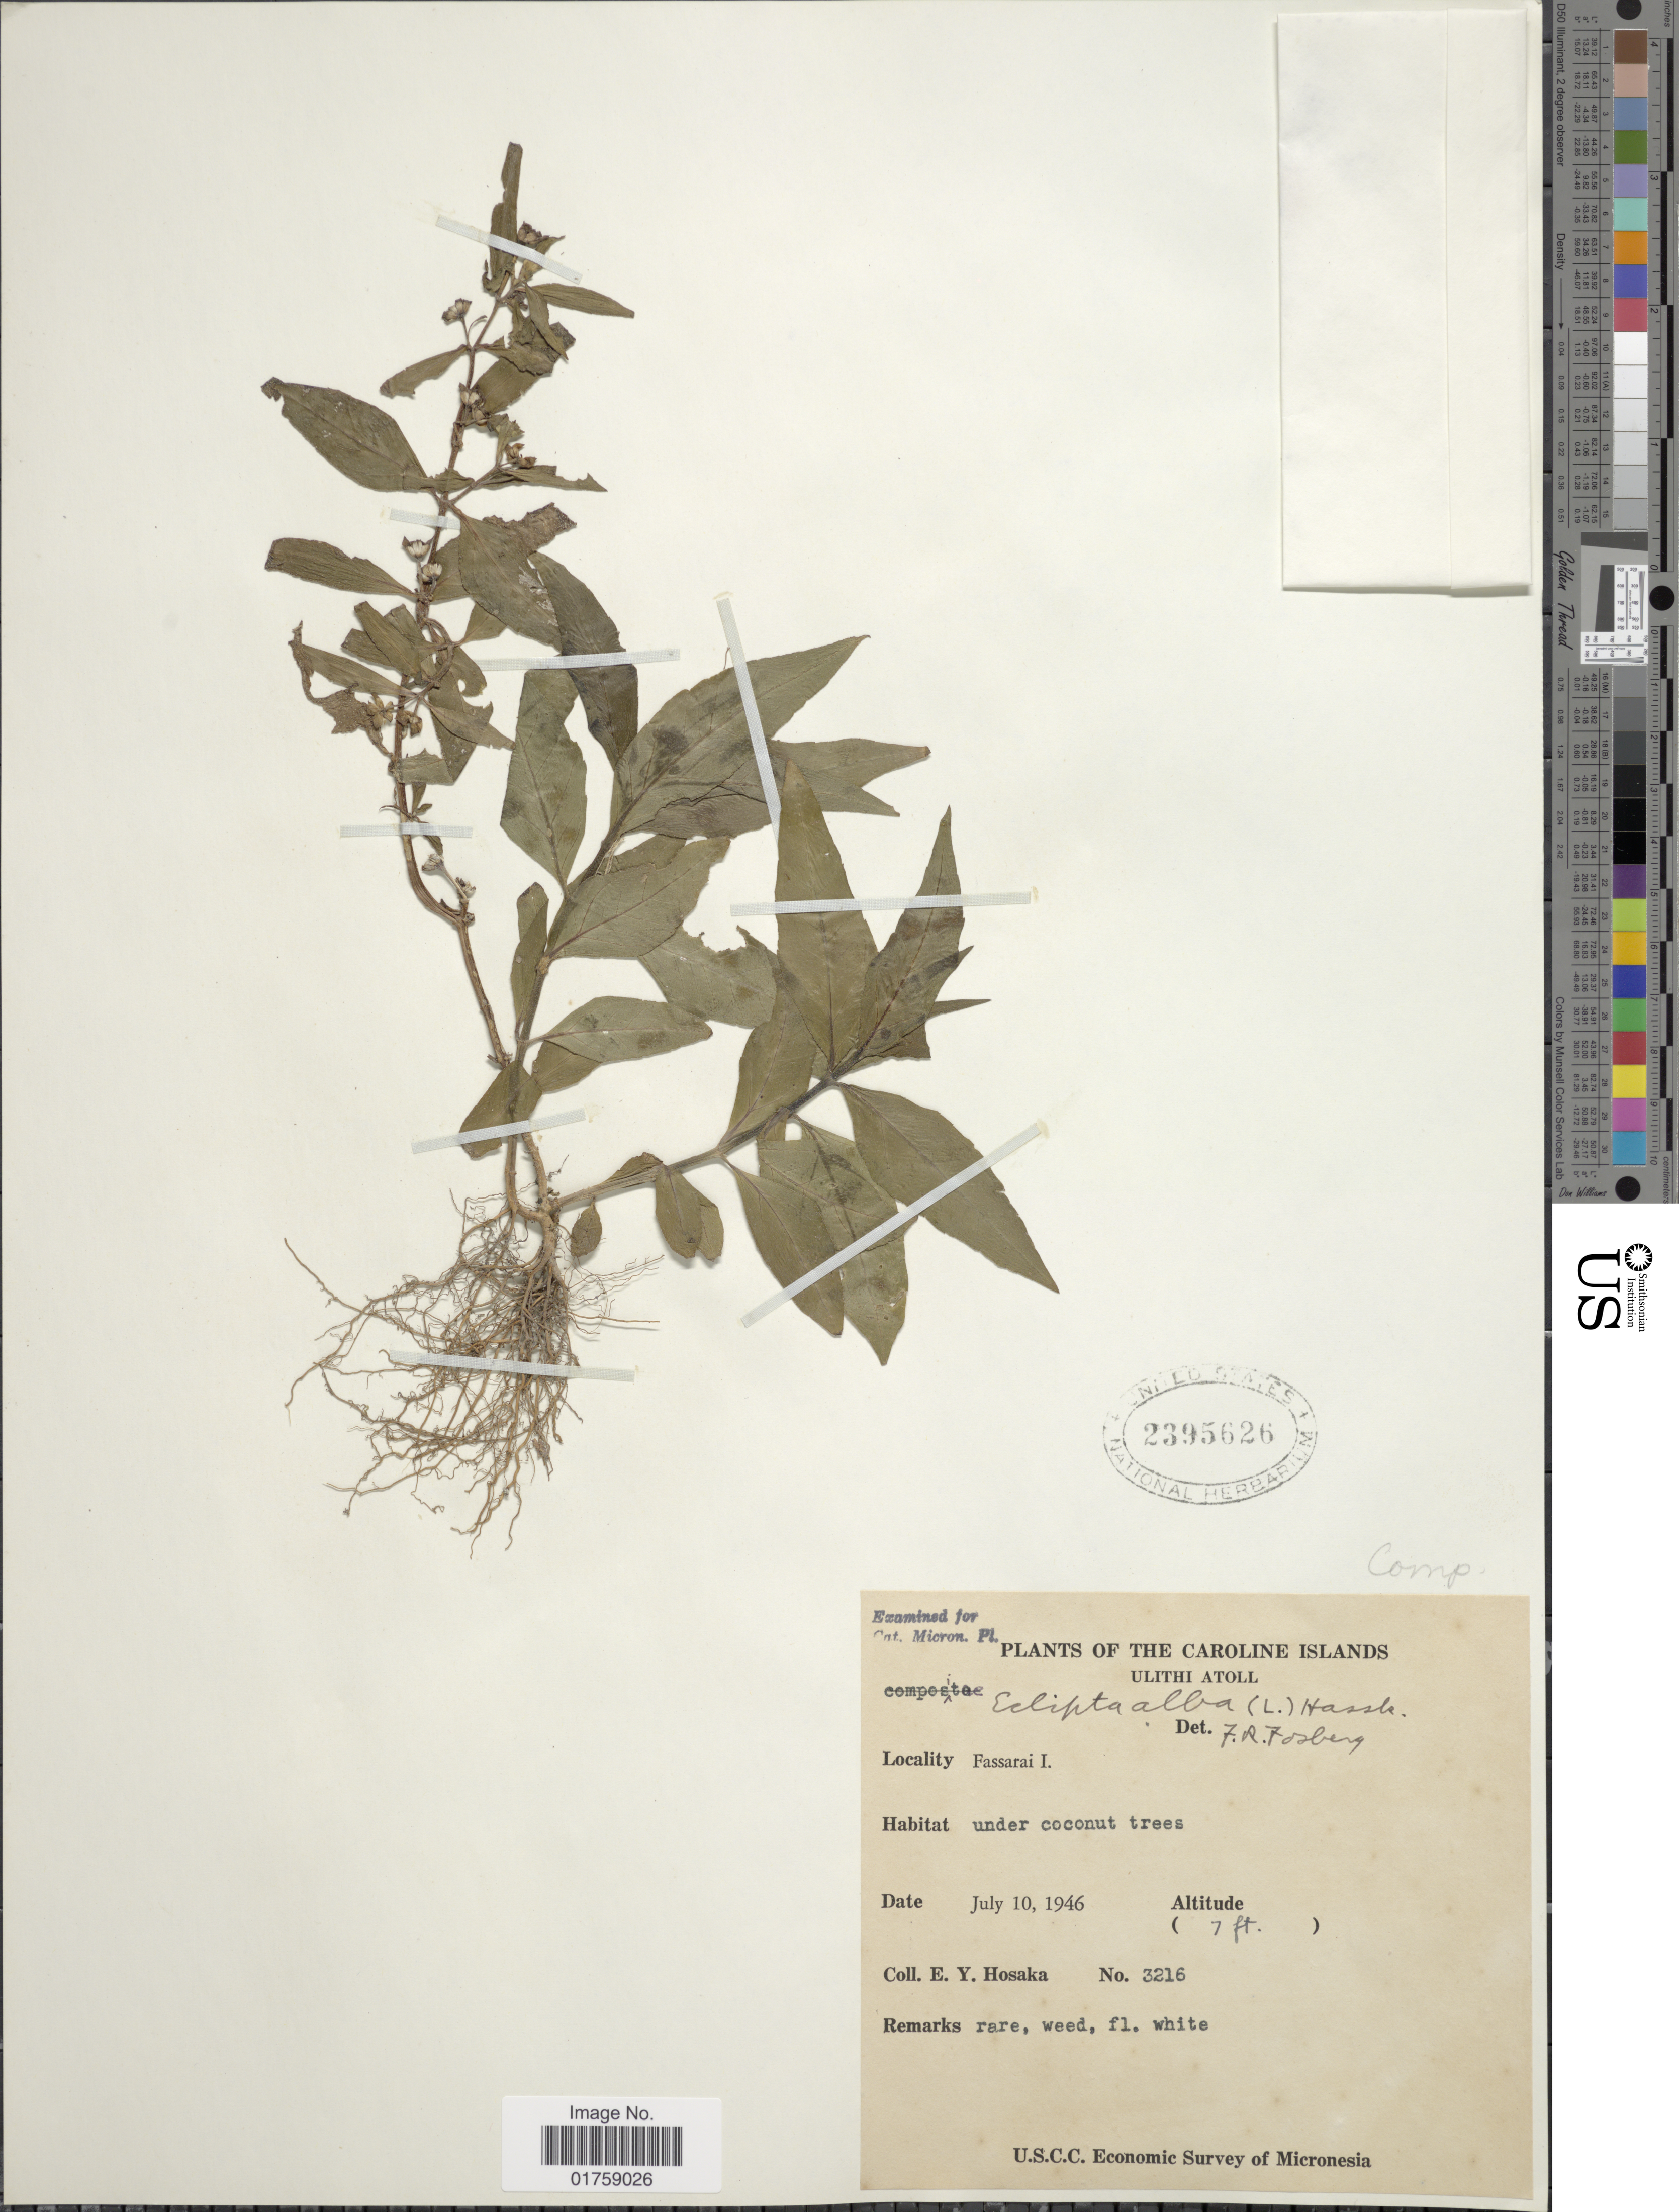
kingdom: Plantae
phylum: Tracheophyta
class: Magnoliopsida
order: Asterales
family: Asteraceae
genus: Eclipta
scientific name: Eclipta alba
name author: (L.) Hassk.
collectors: E. Y. Hosaka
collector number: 3216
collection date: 1946-07-10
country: Micronesia, Federated States of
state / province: Yap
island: Ulithi Atoll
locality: Caroline Islands. Ulithi Atoll. Fassarai I. under coconut trees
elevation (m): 2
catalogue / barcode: US 2395626